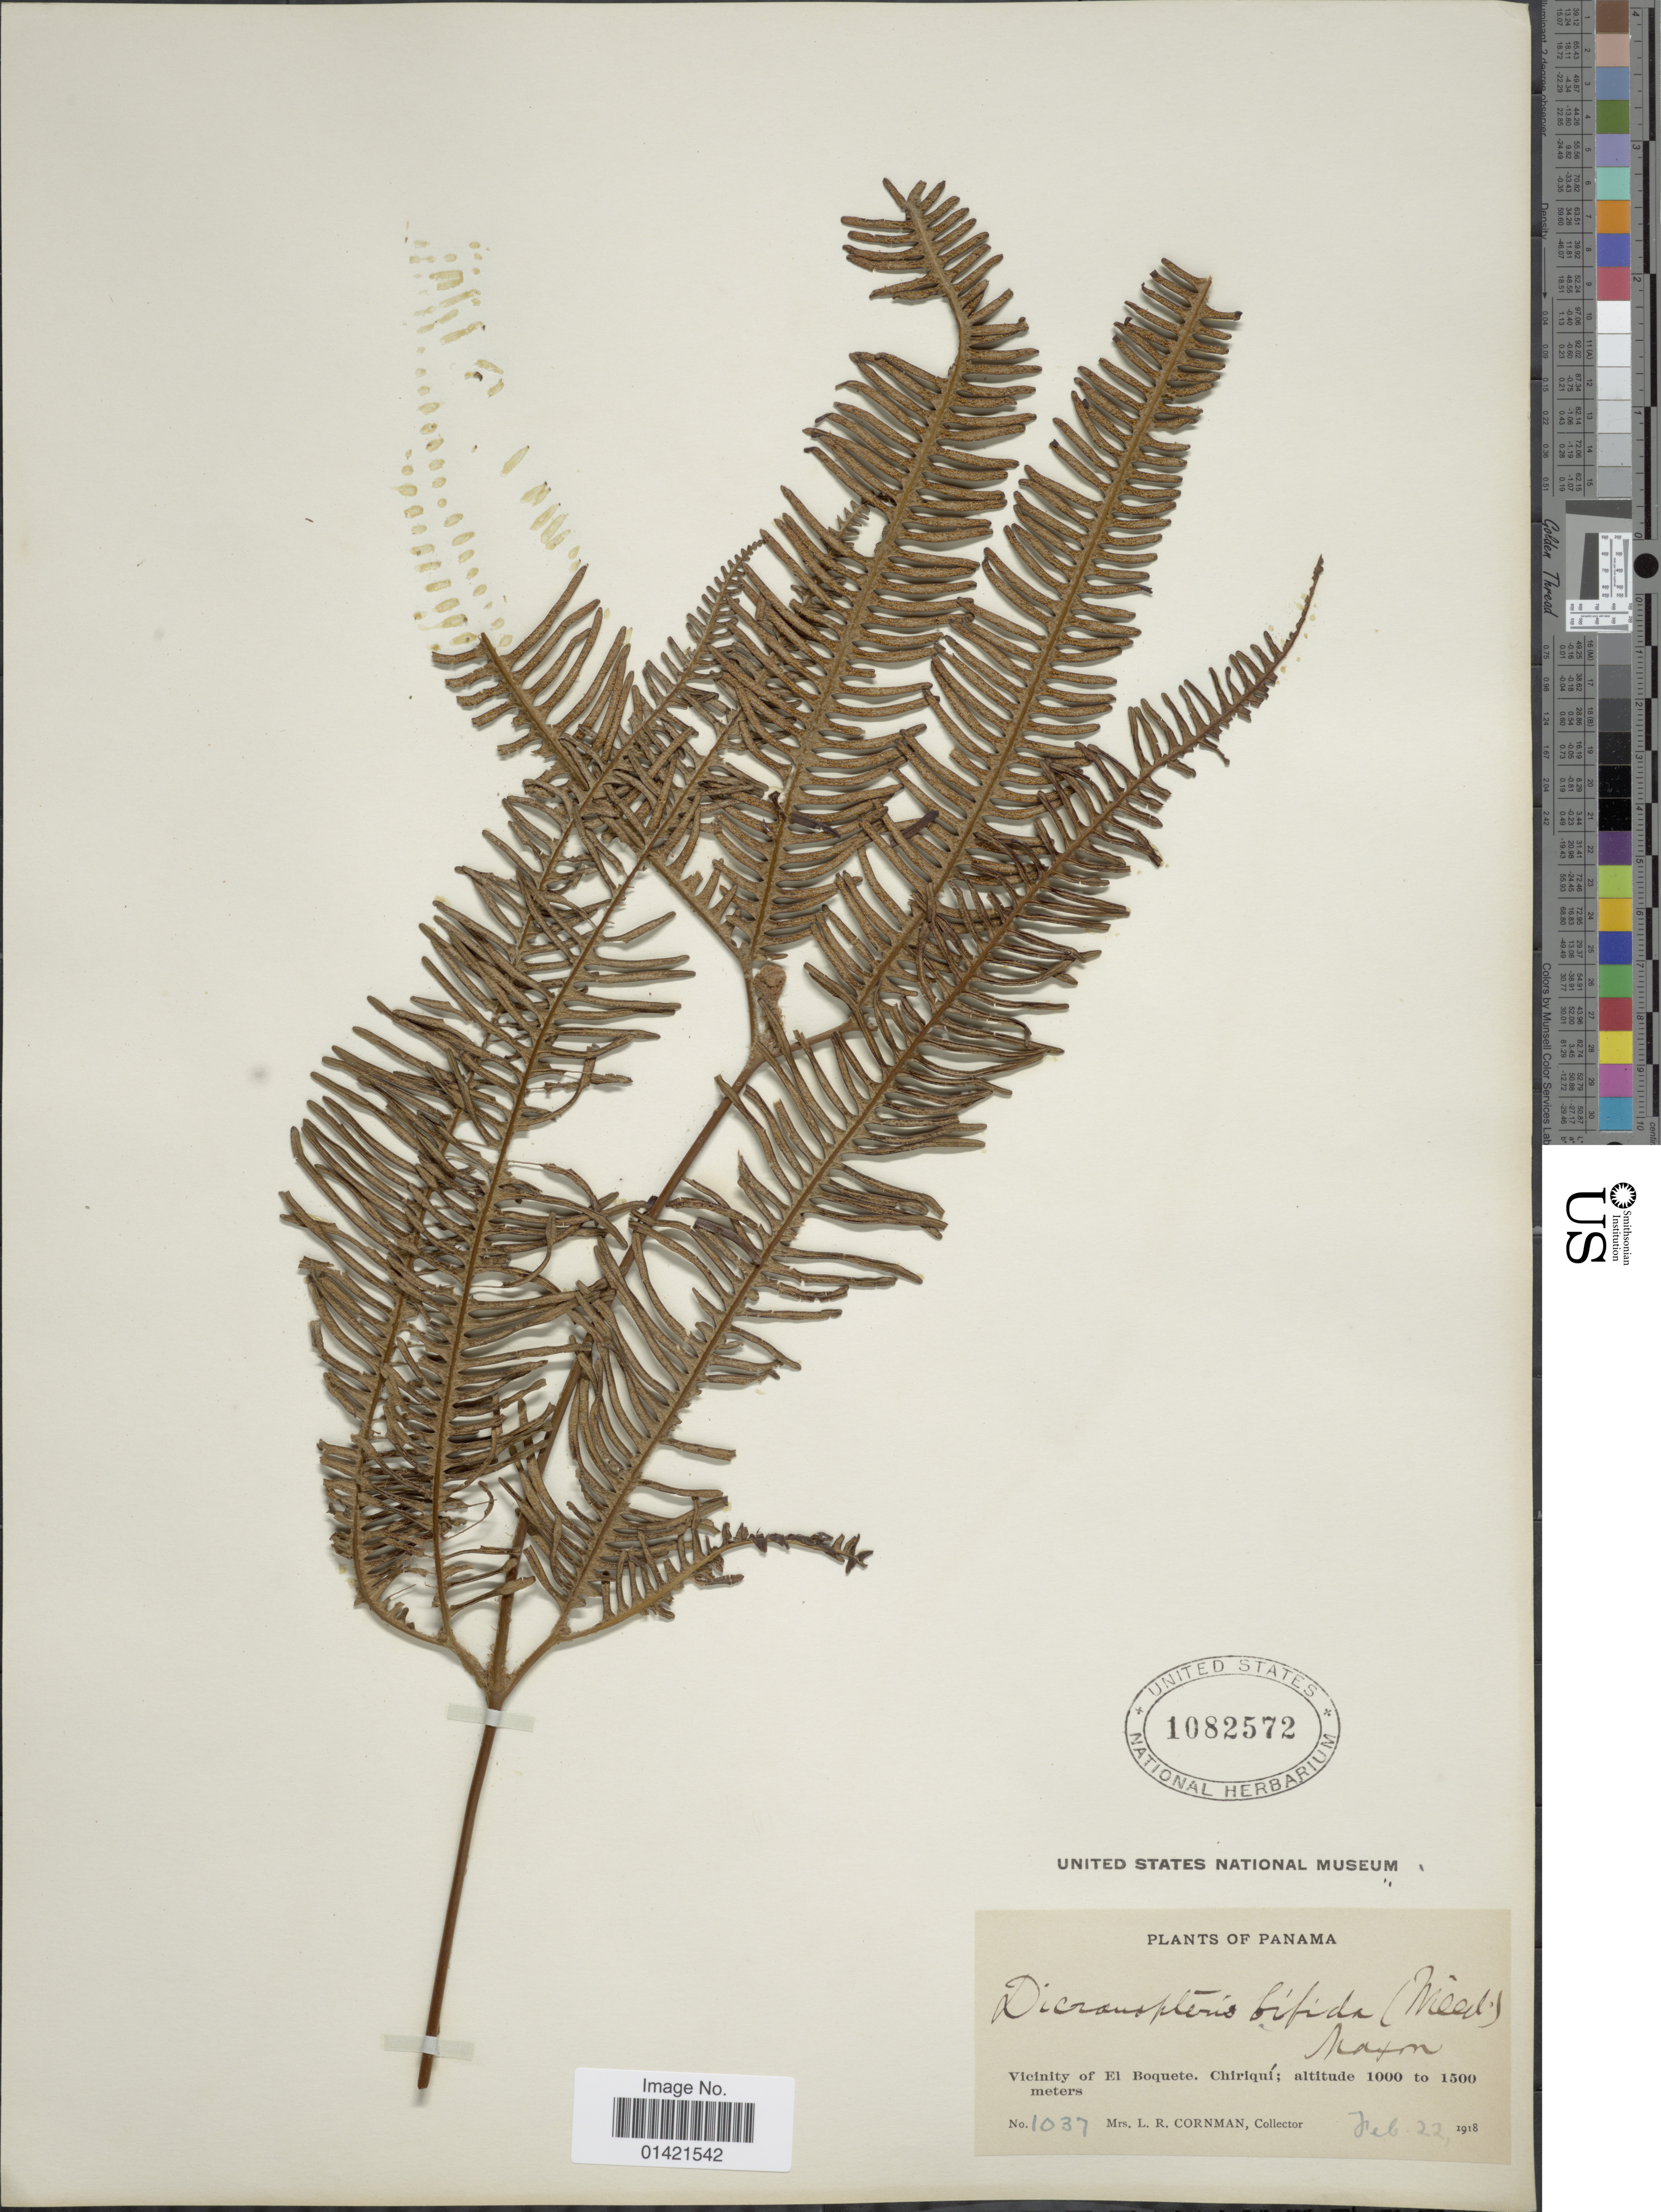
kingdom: Plantae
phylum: Tracheophyta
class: Polypodiopsida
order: Gleicheniales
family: Gleicheniaceae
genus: Sticherus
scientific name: Sticherus bifidus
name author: (Willd.) Ching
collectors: L. Cornman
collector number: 1037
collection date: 1918-02-22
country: Panama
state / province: Chiriqui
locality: Vicinity of El Boquete.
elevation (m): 1000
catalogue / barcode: US 1082572